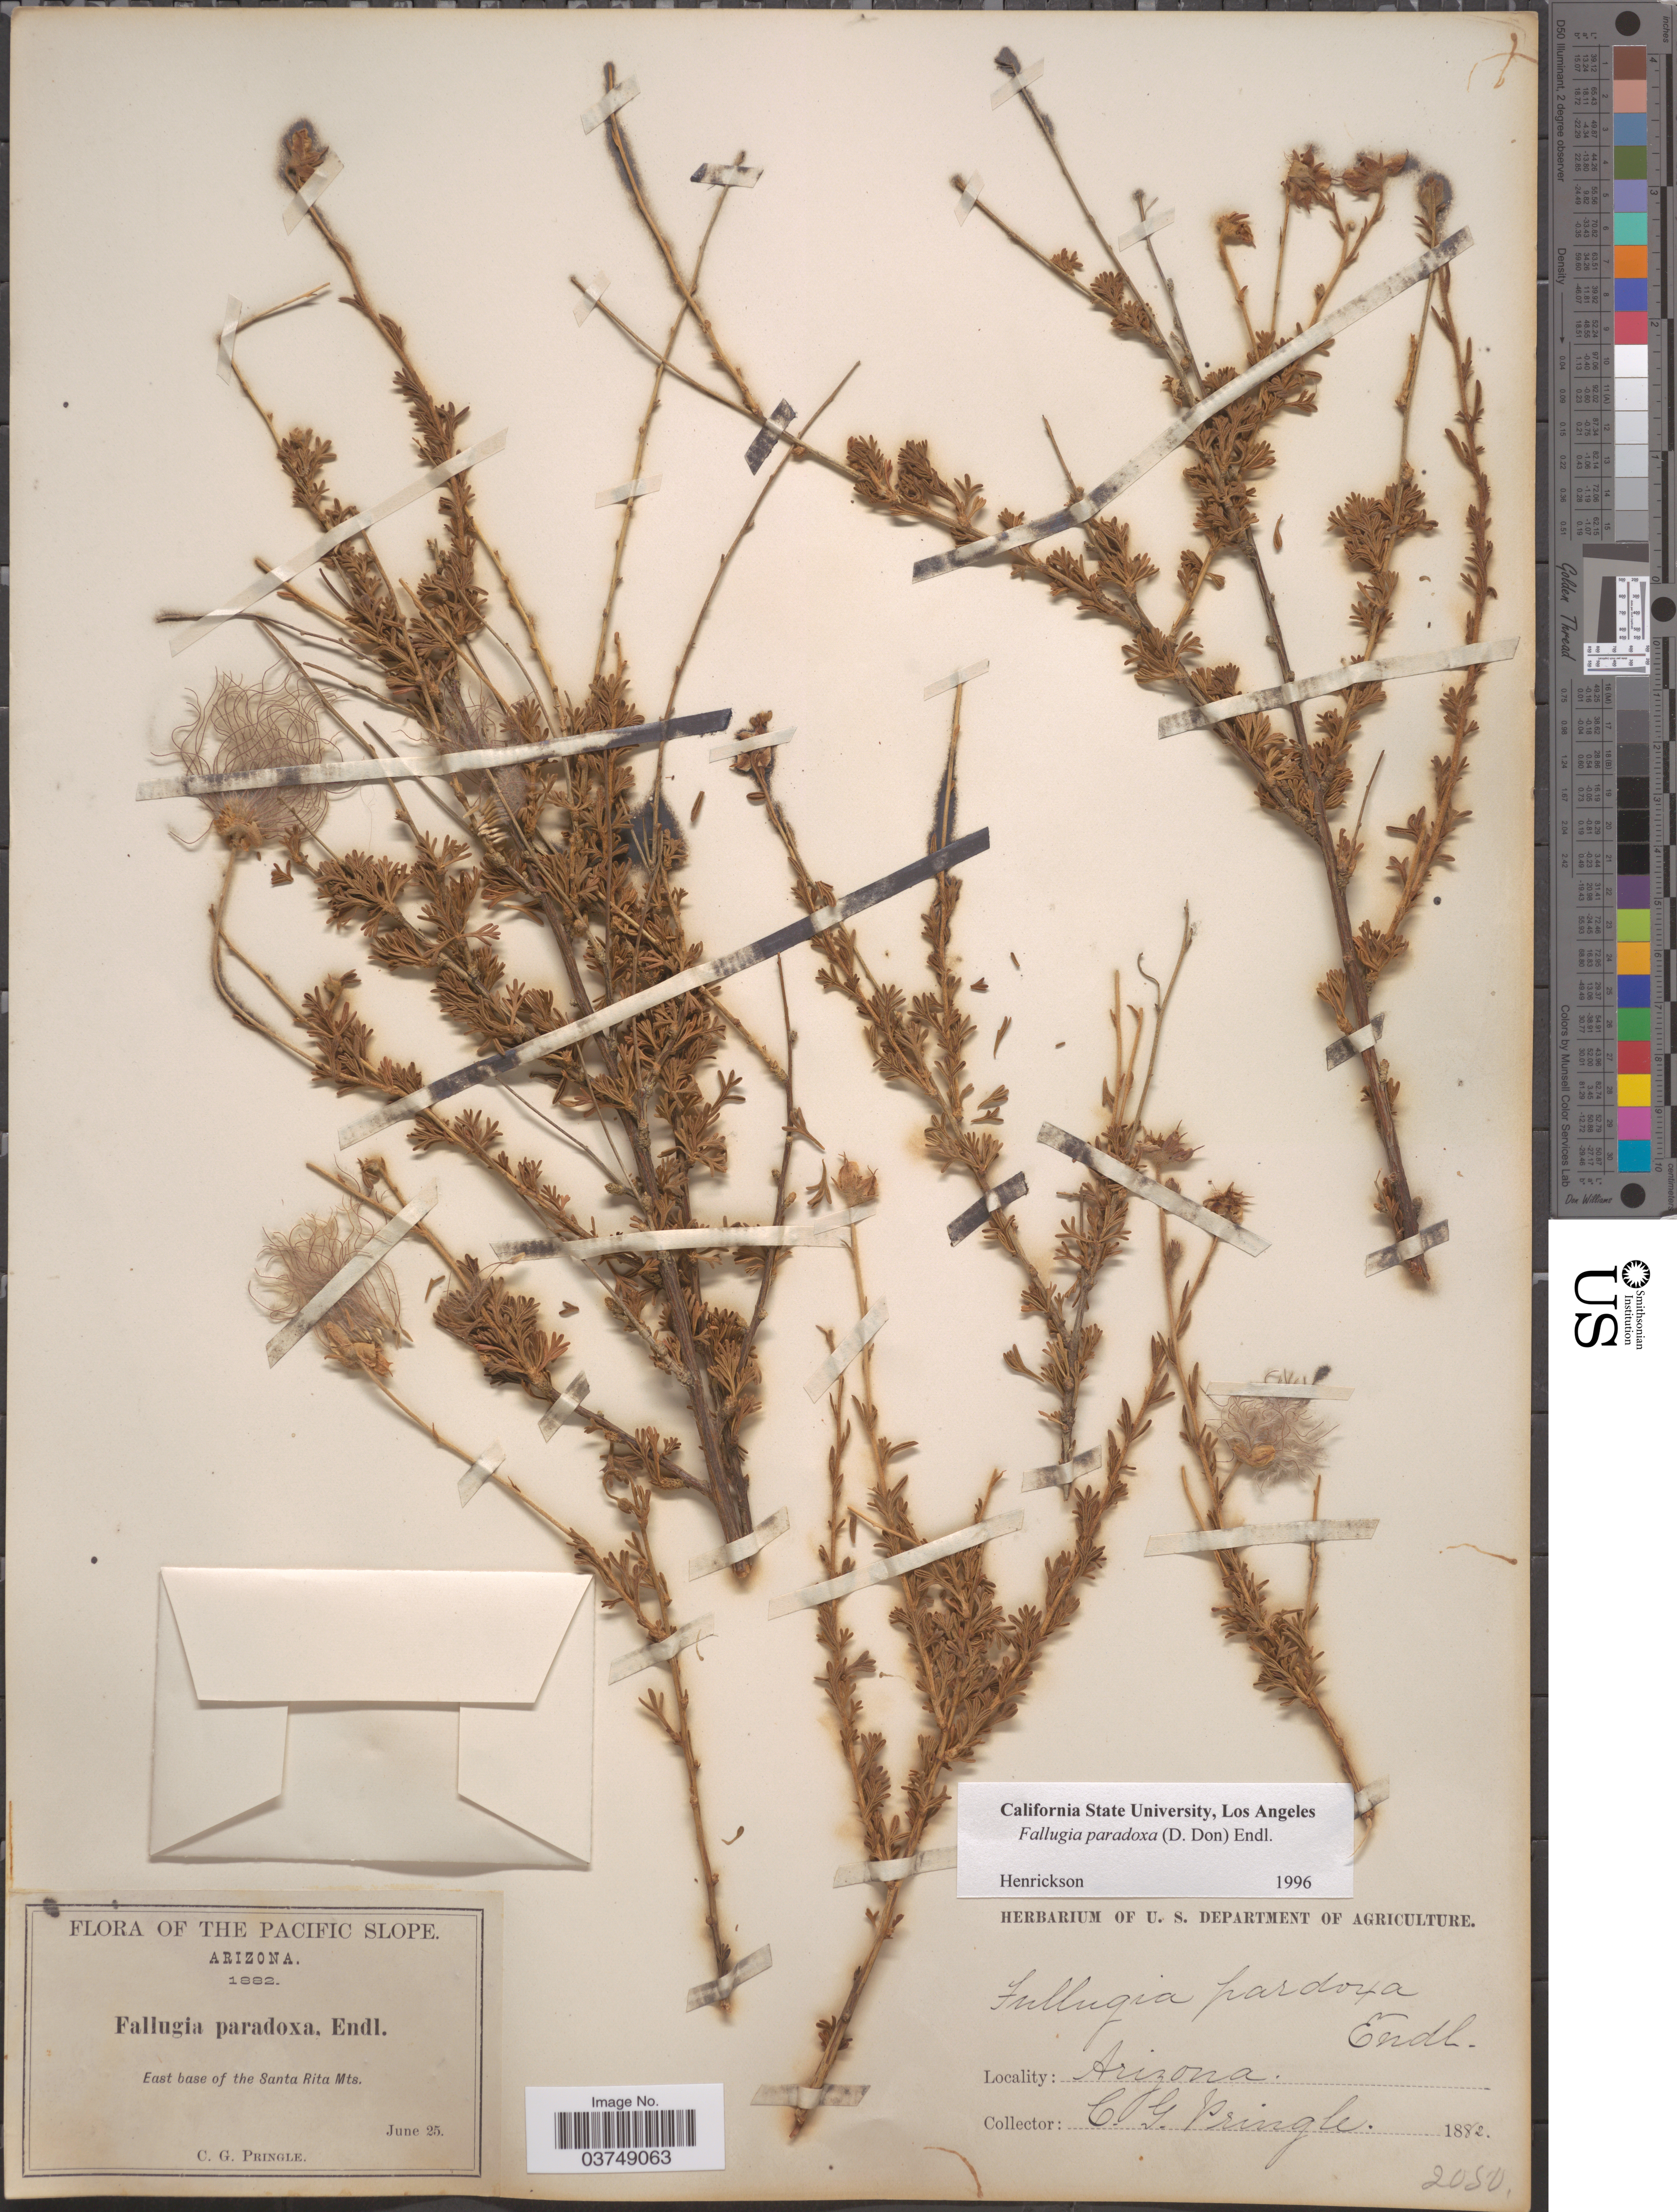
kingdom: Plantae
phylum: Tracheophyta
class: Magnoliopsida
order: Rosales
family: Rosaceae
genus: Fallugia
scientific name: Fallugia paradoxa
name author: (D. Don ex Tilloch & T. Taylor) Endl. ex Torr.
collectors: C. G. Pringle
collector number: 2050*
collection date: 1882-06-25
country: United States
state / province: Arizona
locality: The Pacific Slope. East base of the Santa Rita Mts.